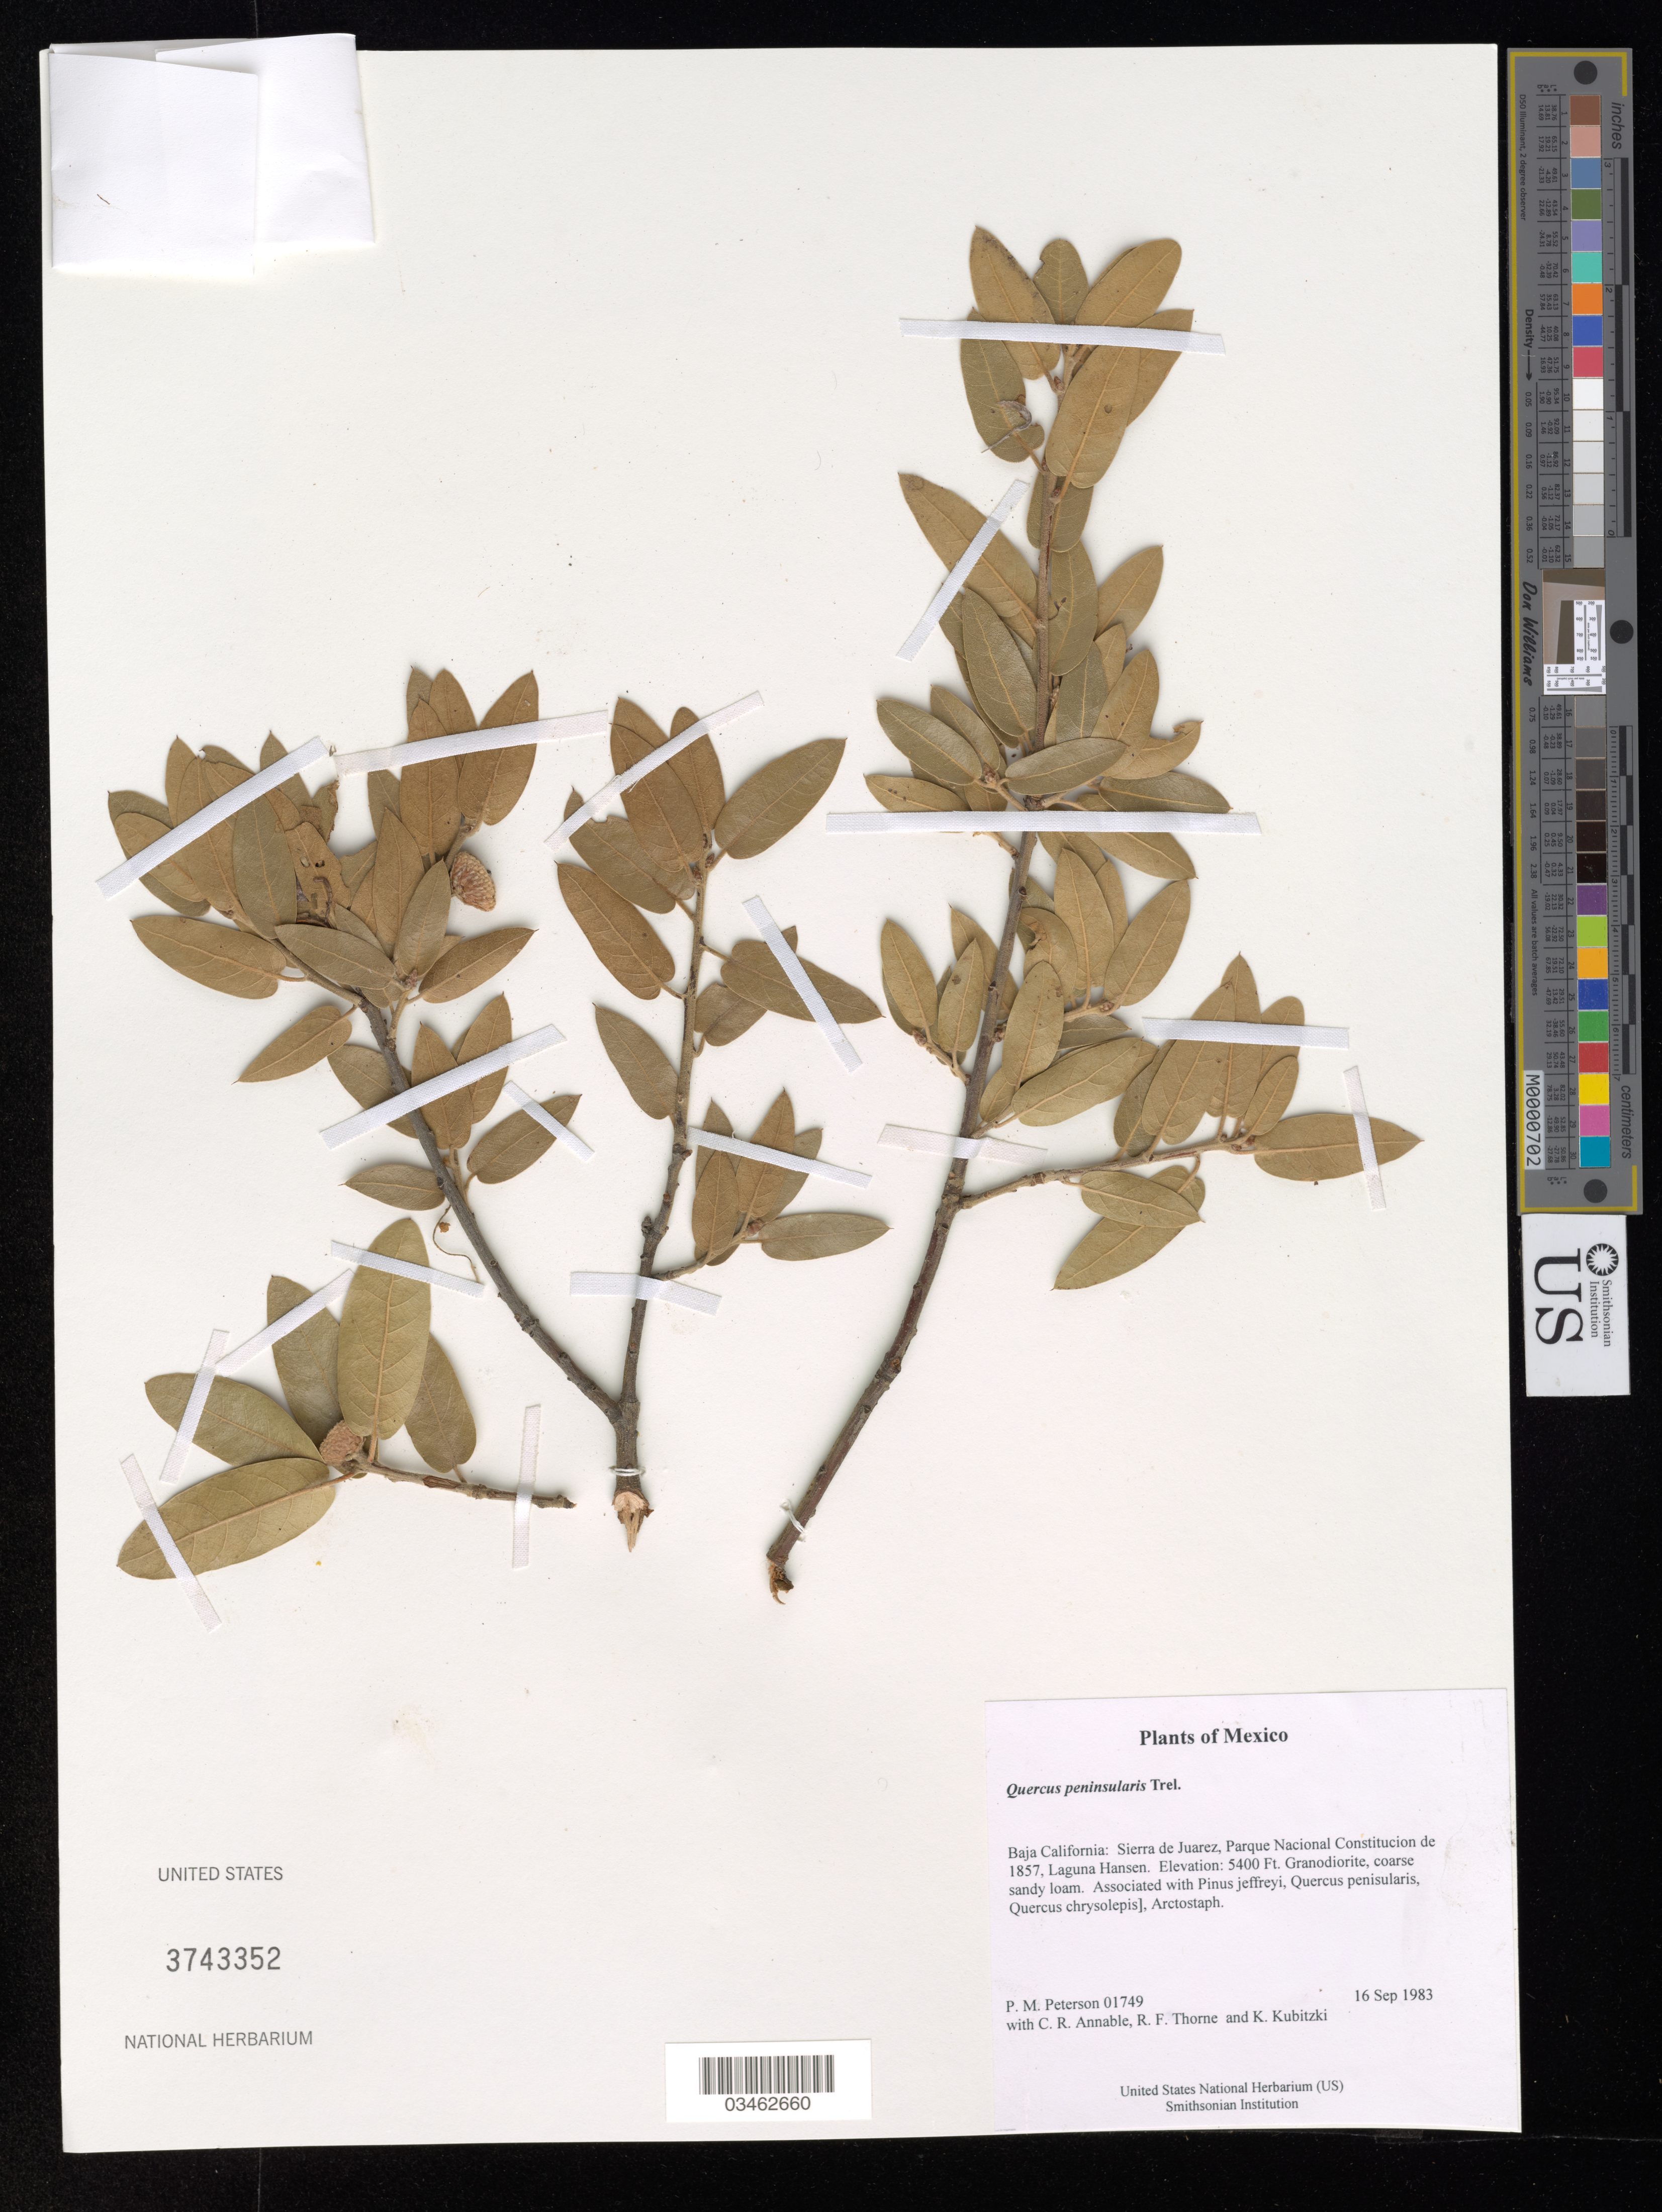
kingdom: Plantae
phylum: Tracheophyta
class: Magnoliopsida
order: Fagales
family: Fagaceae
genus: Quercus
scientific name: Quercus peninsularis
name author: Trel.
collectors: P. M. Peterson, C. R. Annable, R. F. Thorne & K. Kubitzki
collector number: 01749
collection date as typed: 16 Sep 1983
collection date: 1983-09-16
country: Mexico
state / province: Baja California Norte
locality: Sierra de Juarez, Parque Nacional Constitucion de 1857, Laguna Hansen.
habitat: Granodiorite, coarse sandy loam. Associated with Pinus jeffreyi, Quercus penisularis, Quercus chrysolepis], Arctostaph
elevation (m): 1646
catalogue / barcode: US 3743352